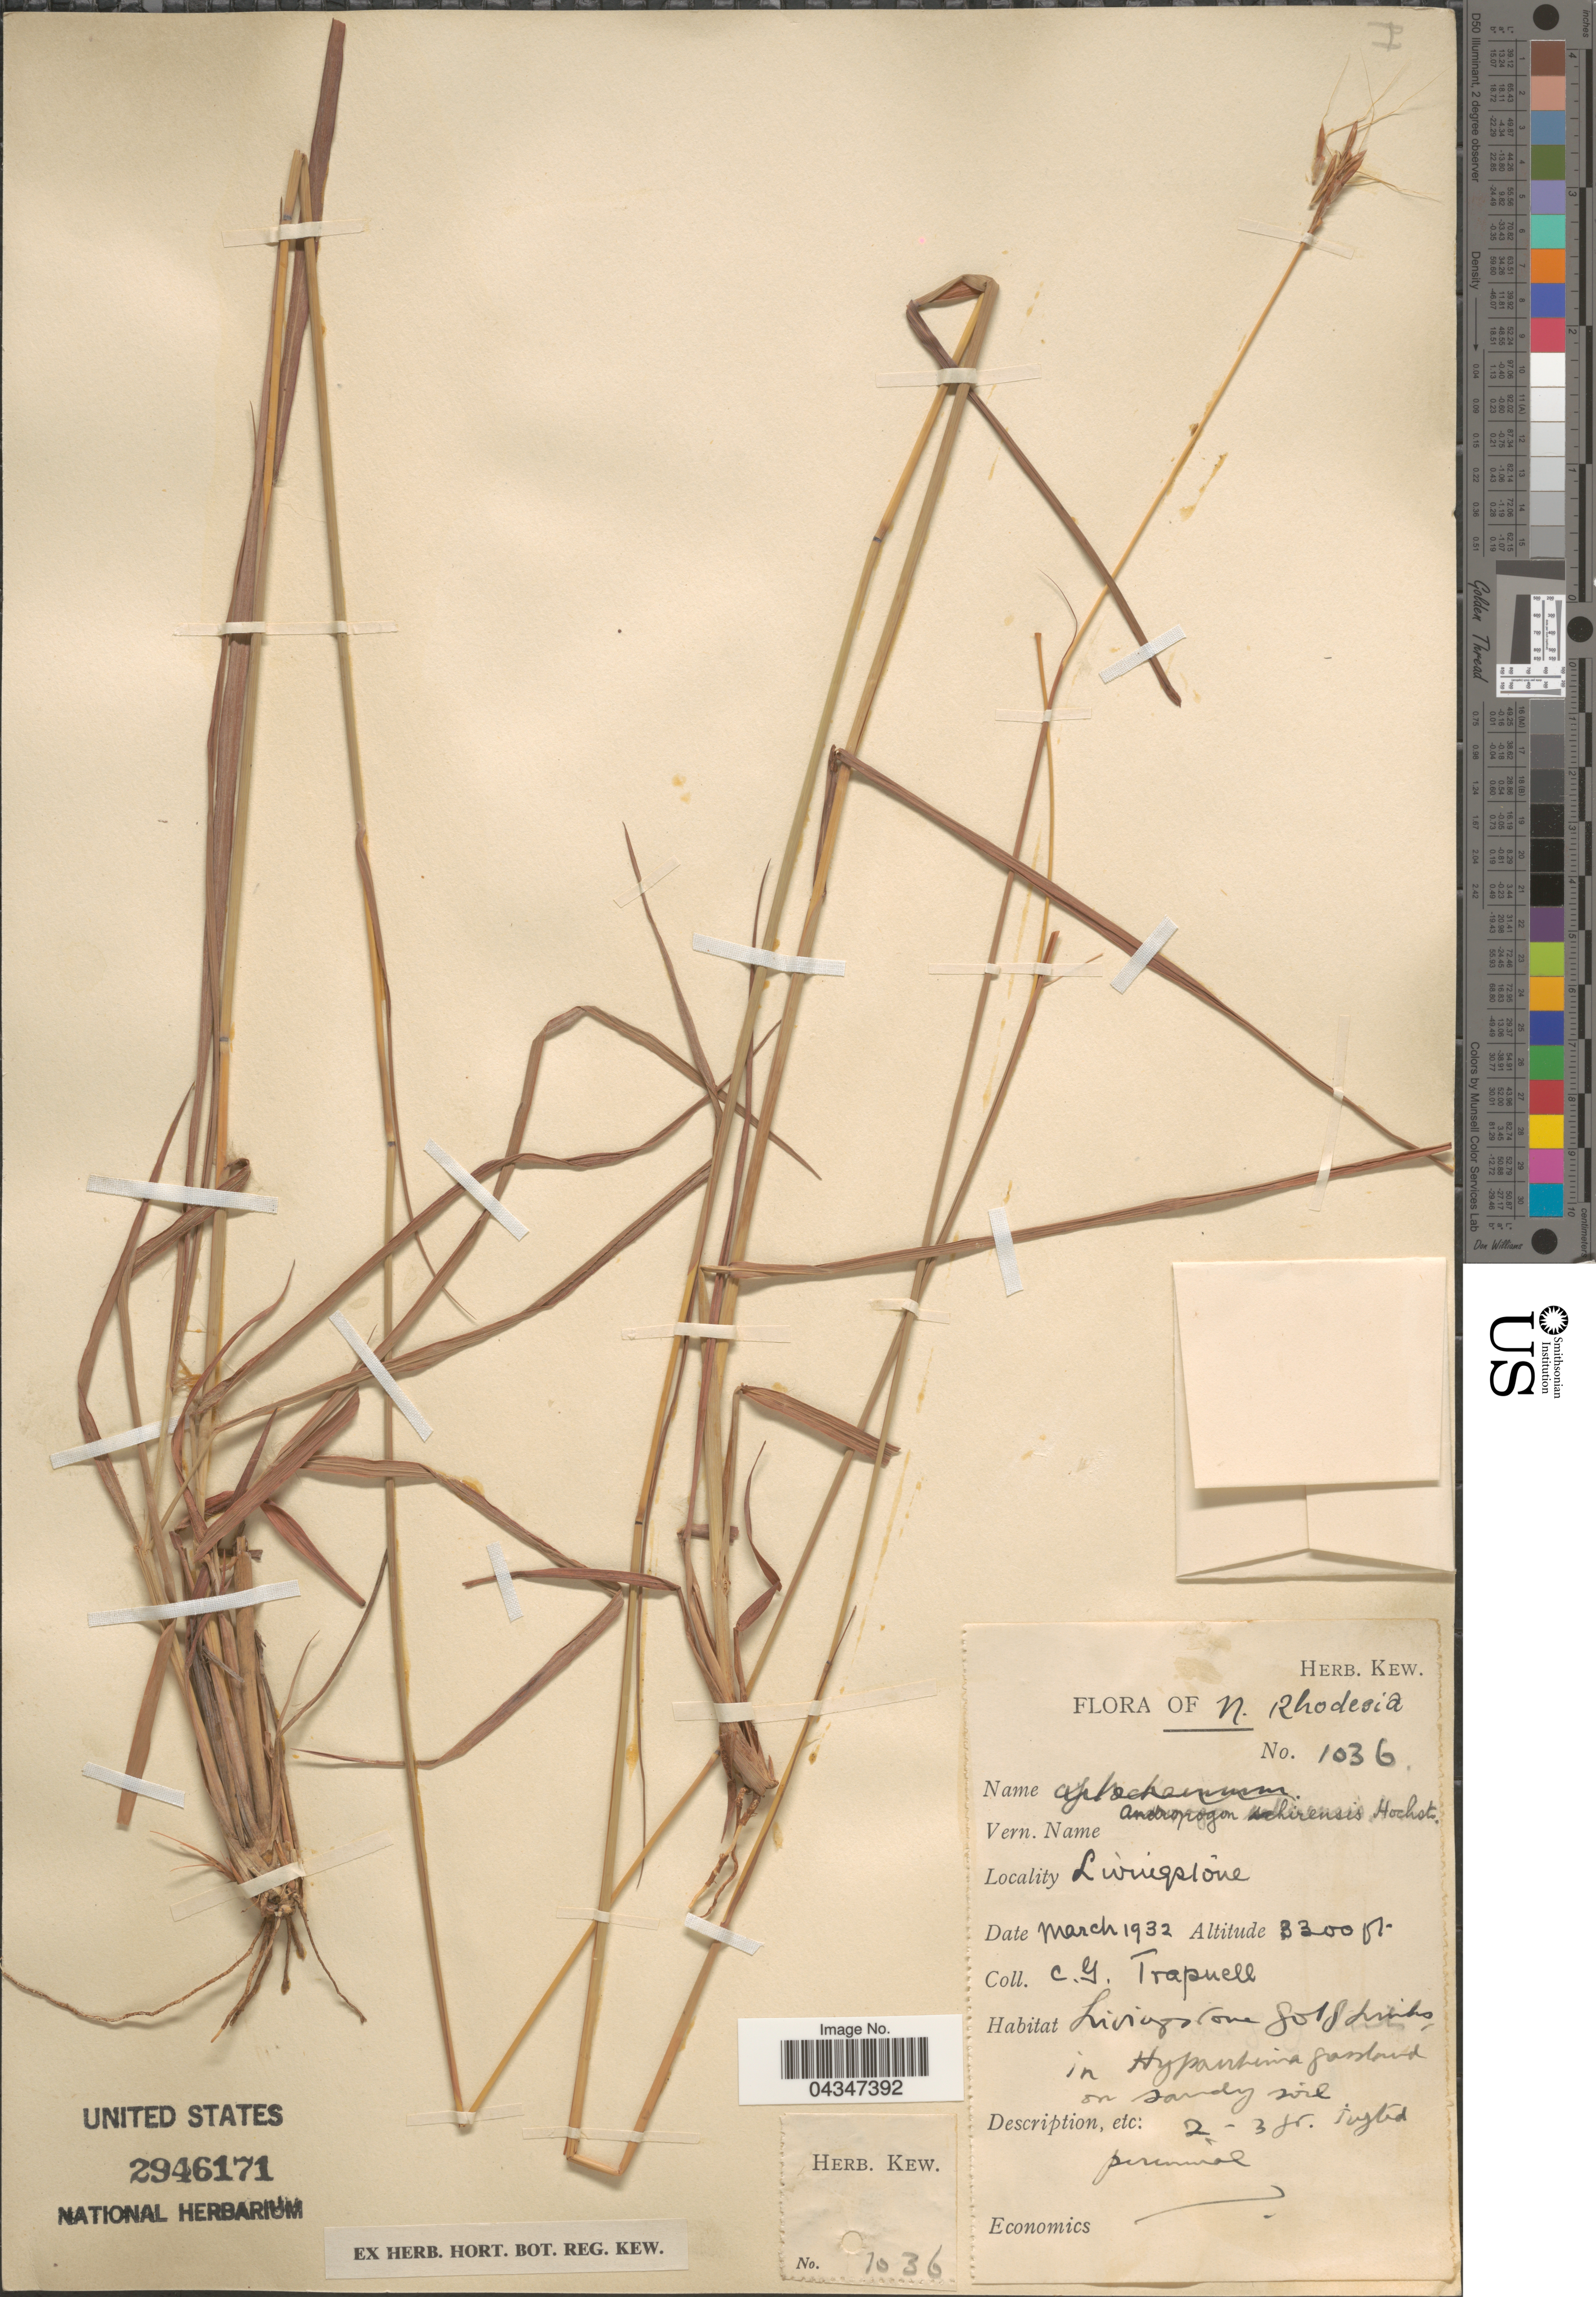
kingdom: Plantae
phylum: Tracheophyta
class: Liliopsida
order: Poales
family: Poaceae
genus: Andropogon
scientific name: Andropogon schirensis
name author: Hochst. ex A. Rich.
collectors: C. Trapnell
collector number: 1036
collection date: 1932-03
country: Zambia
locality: N. Rhodesia. Livingstone. Livingstone Golf [interpreted] divide.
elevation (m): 1006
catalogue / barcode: US 2946171